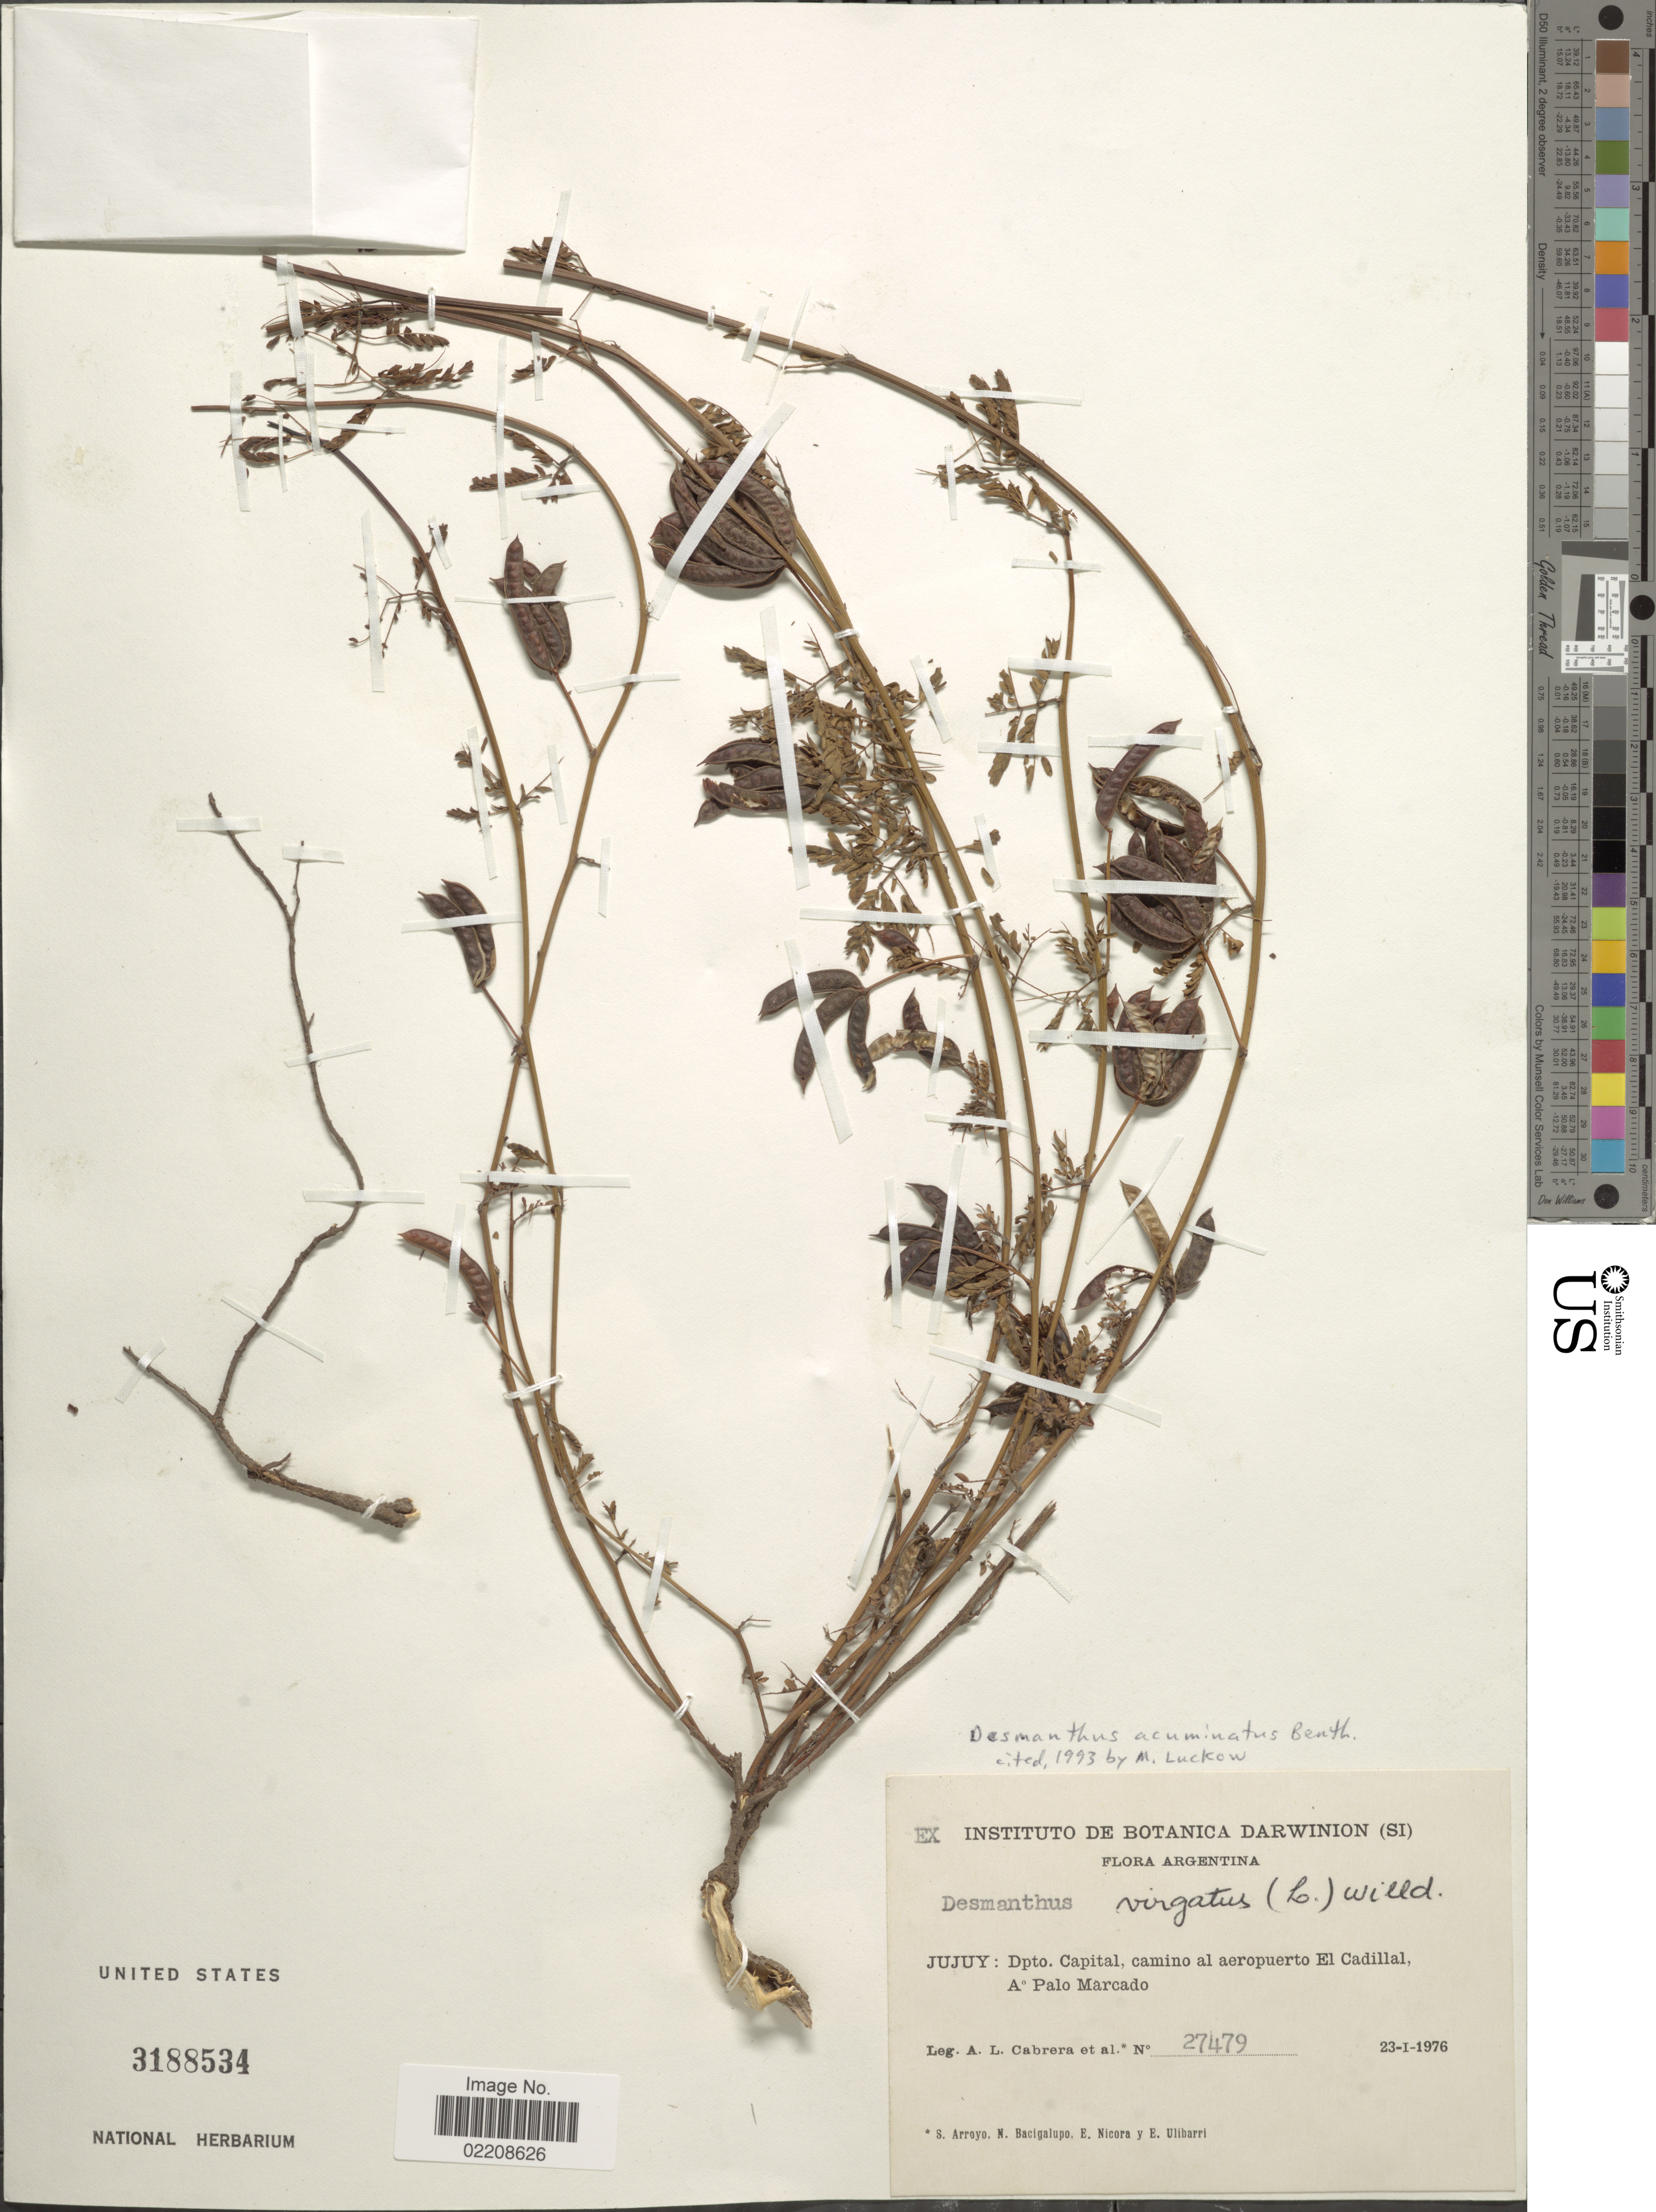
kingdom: Plantae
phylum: Tracheophyta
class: Magnoliopsida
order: Fabales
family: Fabaceae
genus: Desmanthus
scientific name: Desmanthus acuminatus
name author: Benth.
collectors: A. L. Cabrera, Arroyo, S., N. M. Bacigalupo, E. Nicora & E. Ulibarri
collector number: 27479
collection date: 1976-01-23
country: Argentina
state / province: Jujuy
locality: Jujuy: Dpto. Capital, camino al aeropuerto El Cadillal, A Palo Marcado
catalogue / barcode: US 3188534